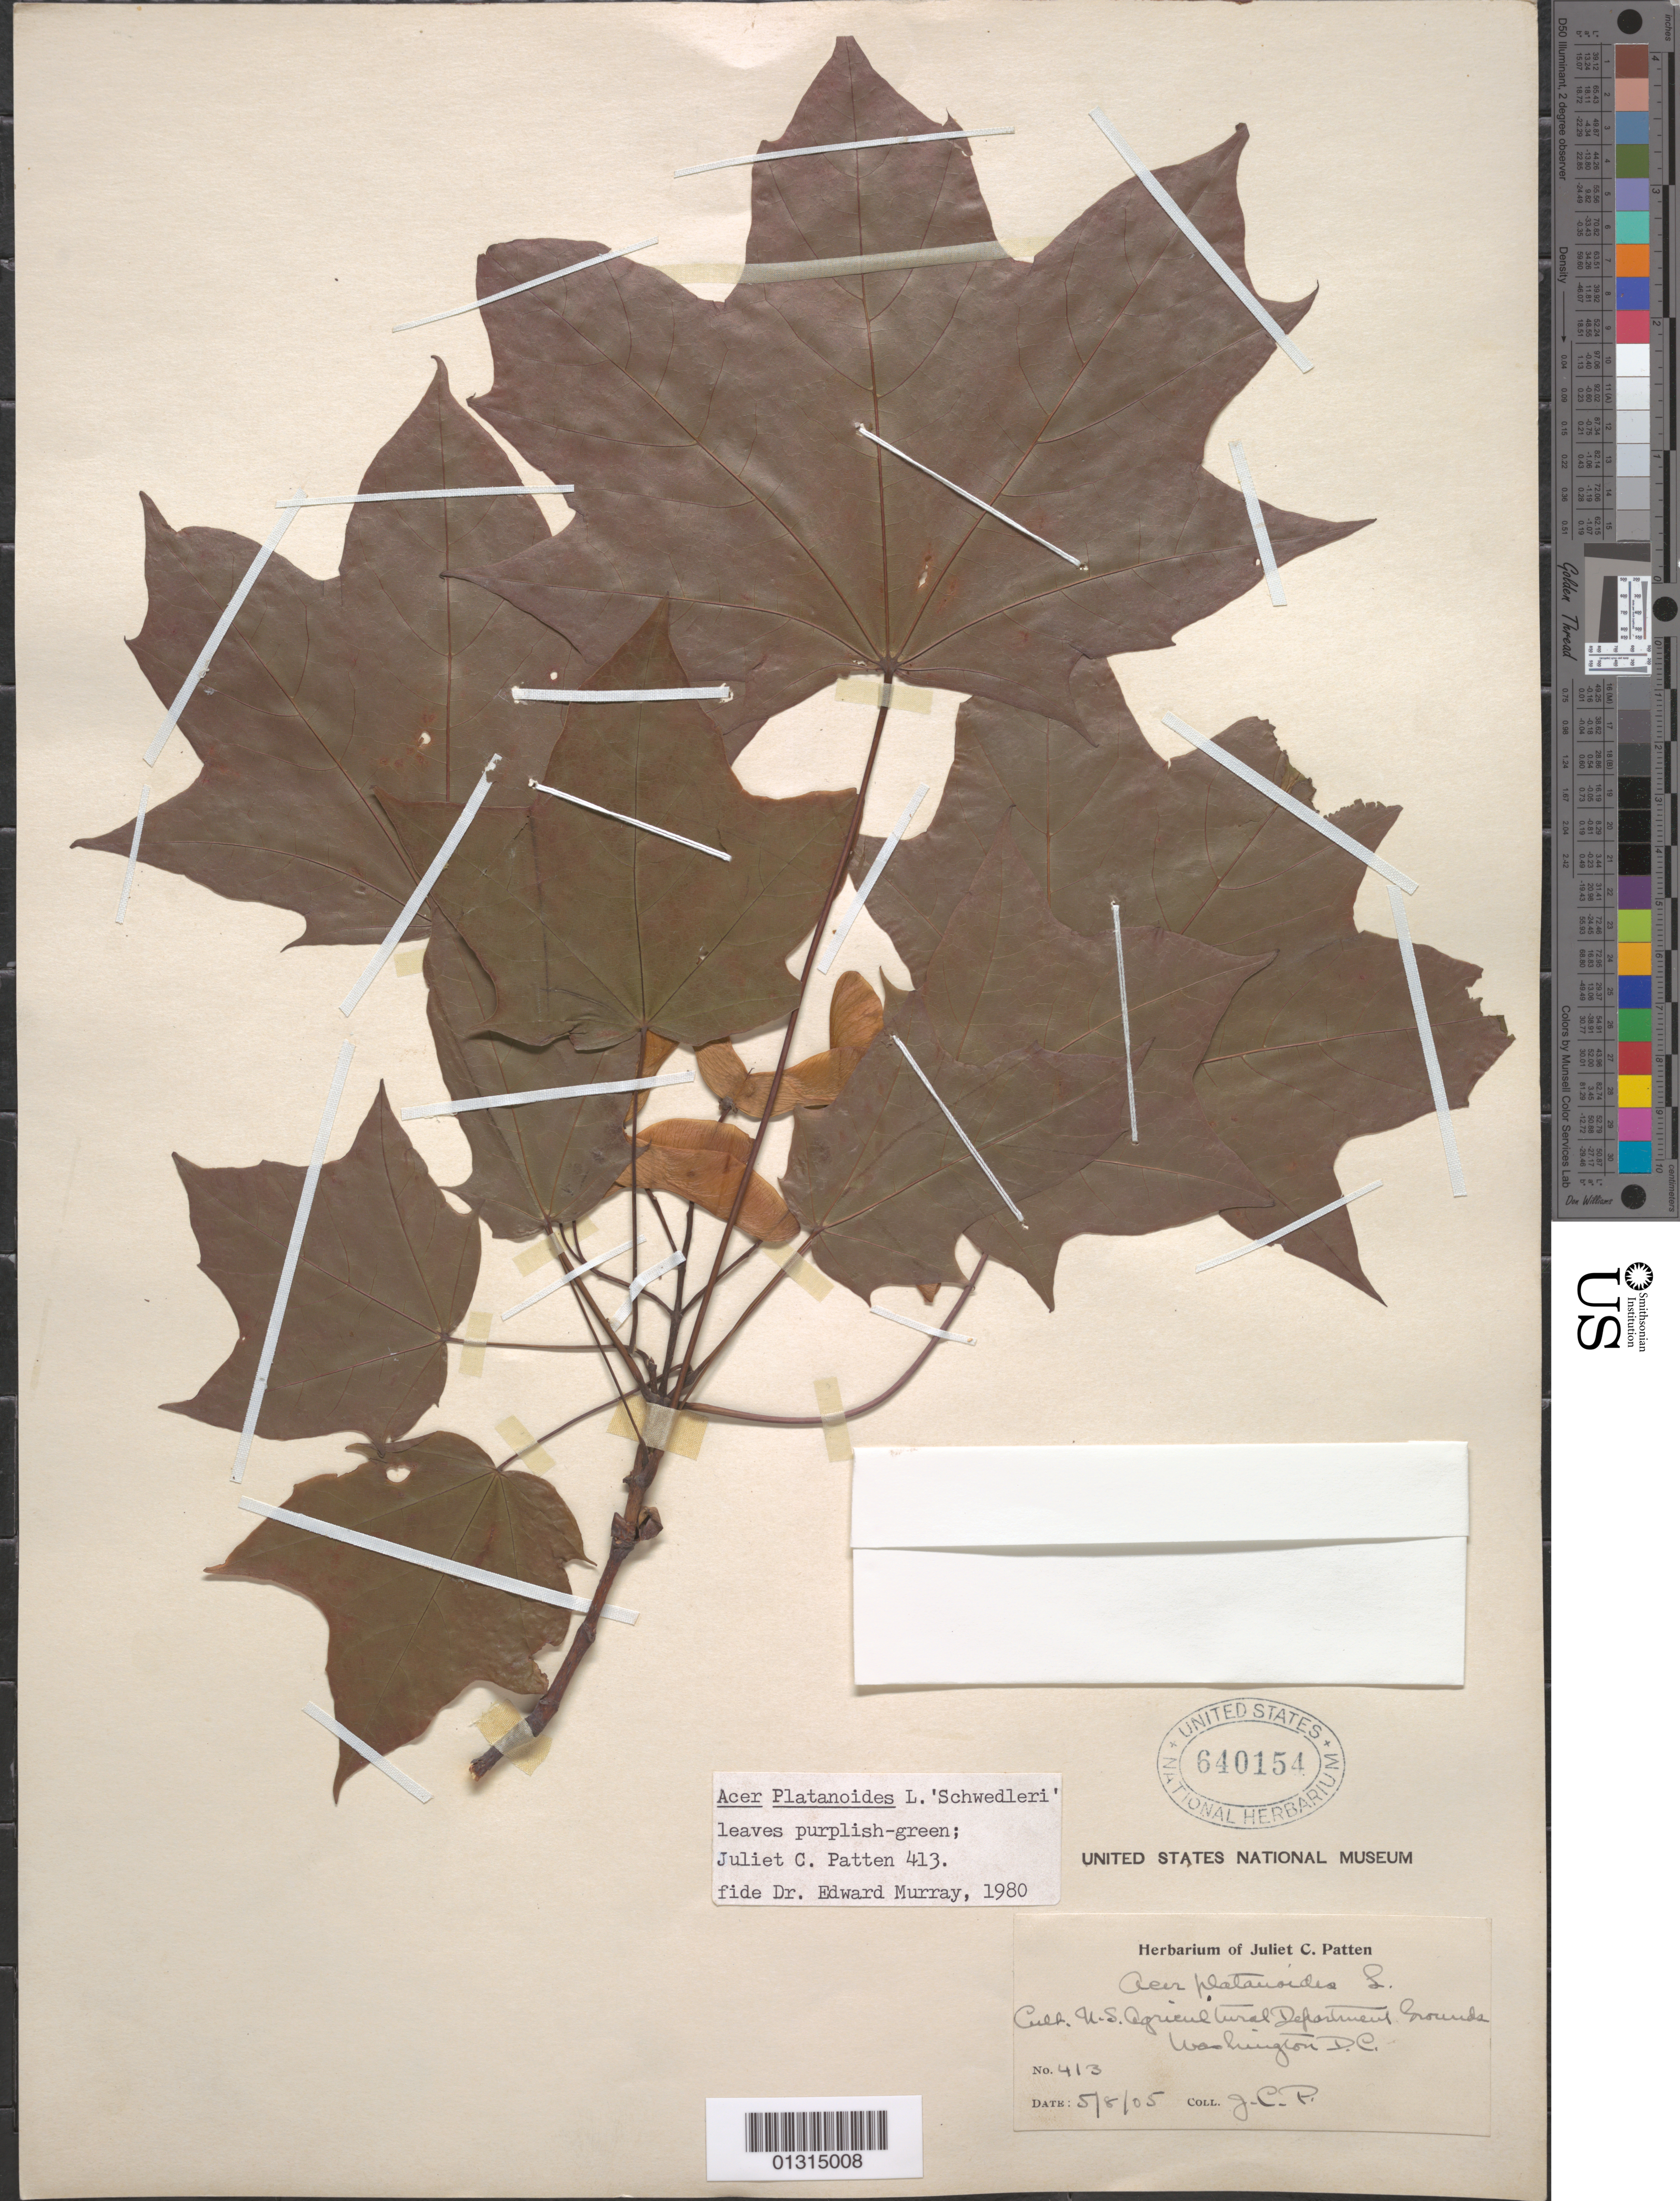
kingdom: Plantae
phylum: Tracheophyta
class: Magnoliopsida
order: Sapindales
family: Sapindaceae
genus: Acer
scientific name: Acer platanoides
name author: L.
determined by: Murray, Edward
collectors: J. Patten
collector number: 413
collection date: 1905-05-08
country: United States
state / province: District of Columbia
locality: U.S. Agricultural Department Grounds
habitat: Cultivated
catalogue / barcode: US 640154